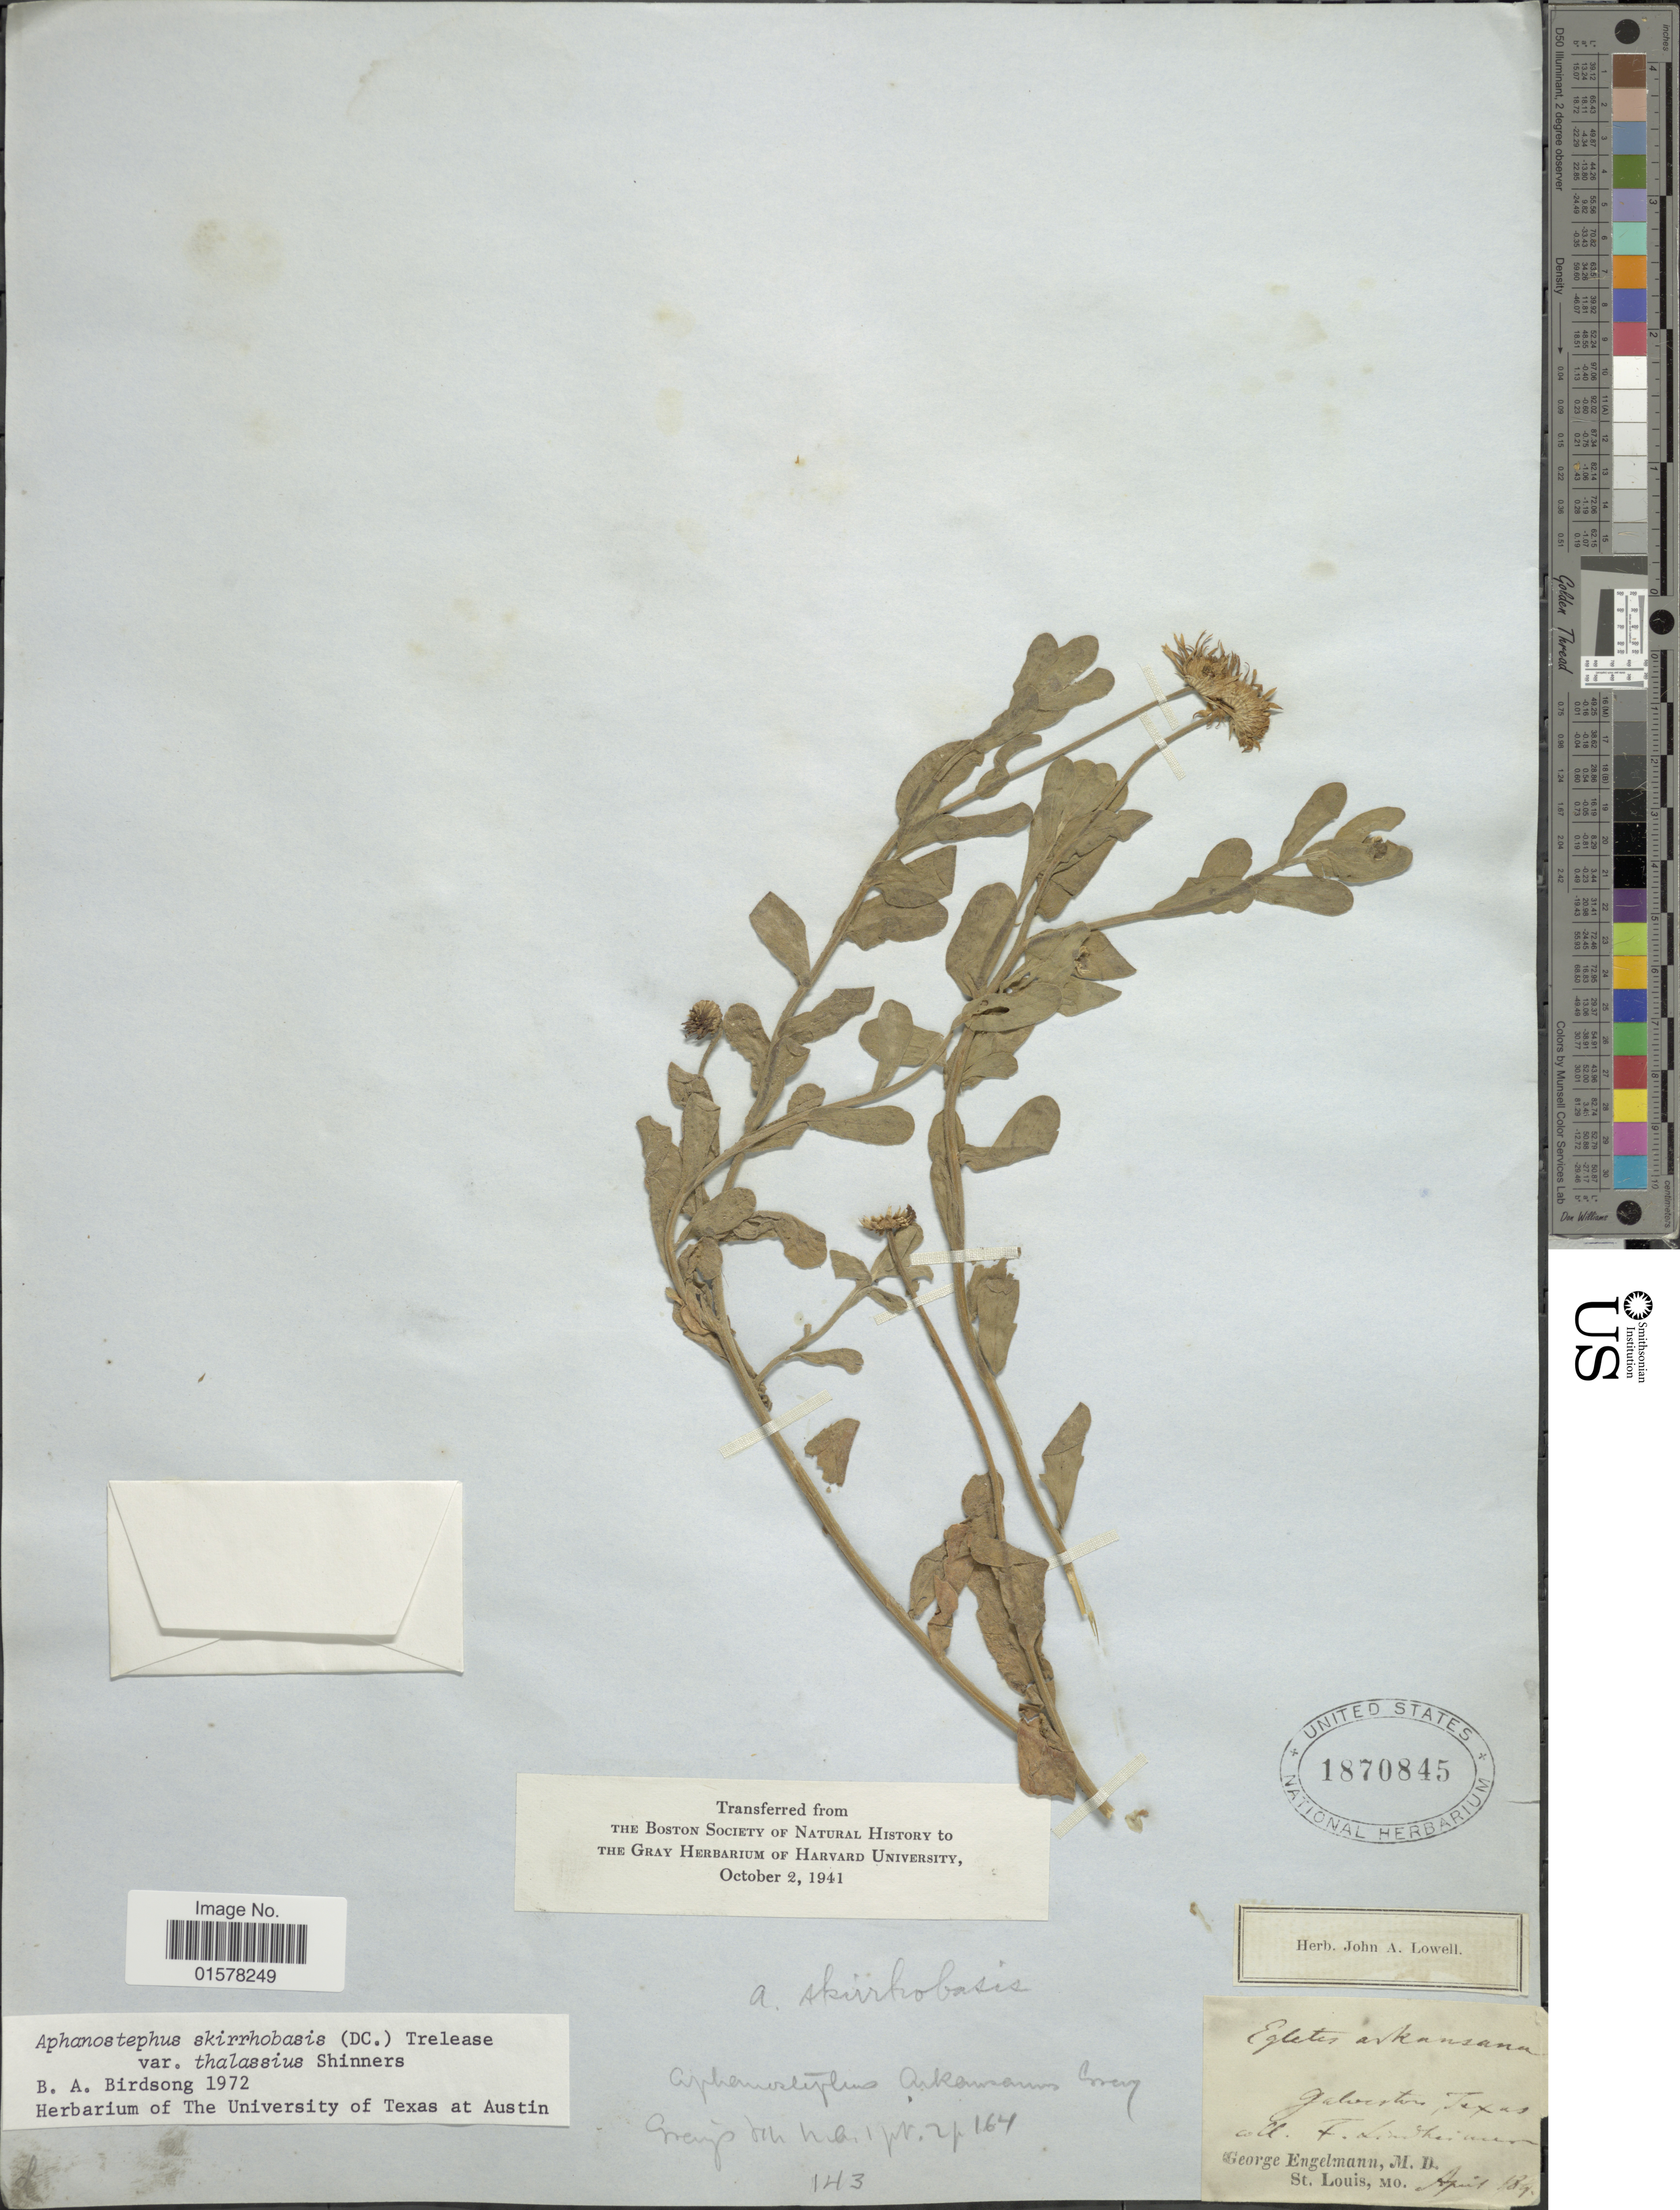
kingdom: Plantae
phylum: Tracheophyta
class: Magnoliopsida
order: Asterales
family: Asteraceae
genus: Aphanostephus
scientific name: Aphanostephus skirrhobasis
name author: (DC.) Trel. ex Coville & Branner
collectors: G. Engelmann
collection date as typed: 189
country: United States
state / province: Texas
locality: Galveston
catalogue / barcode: US 1870845